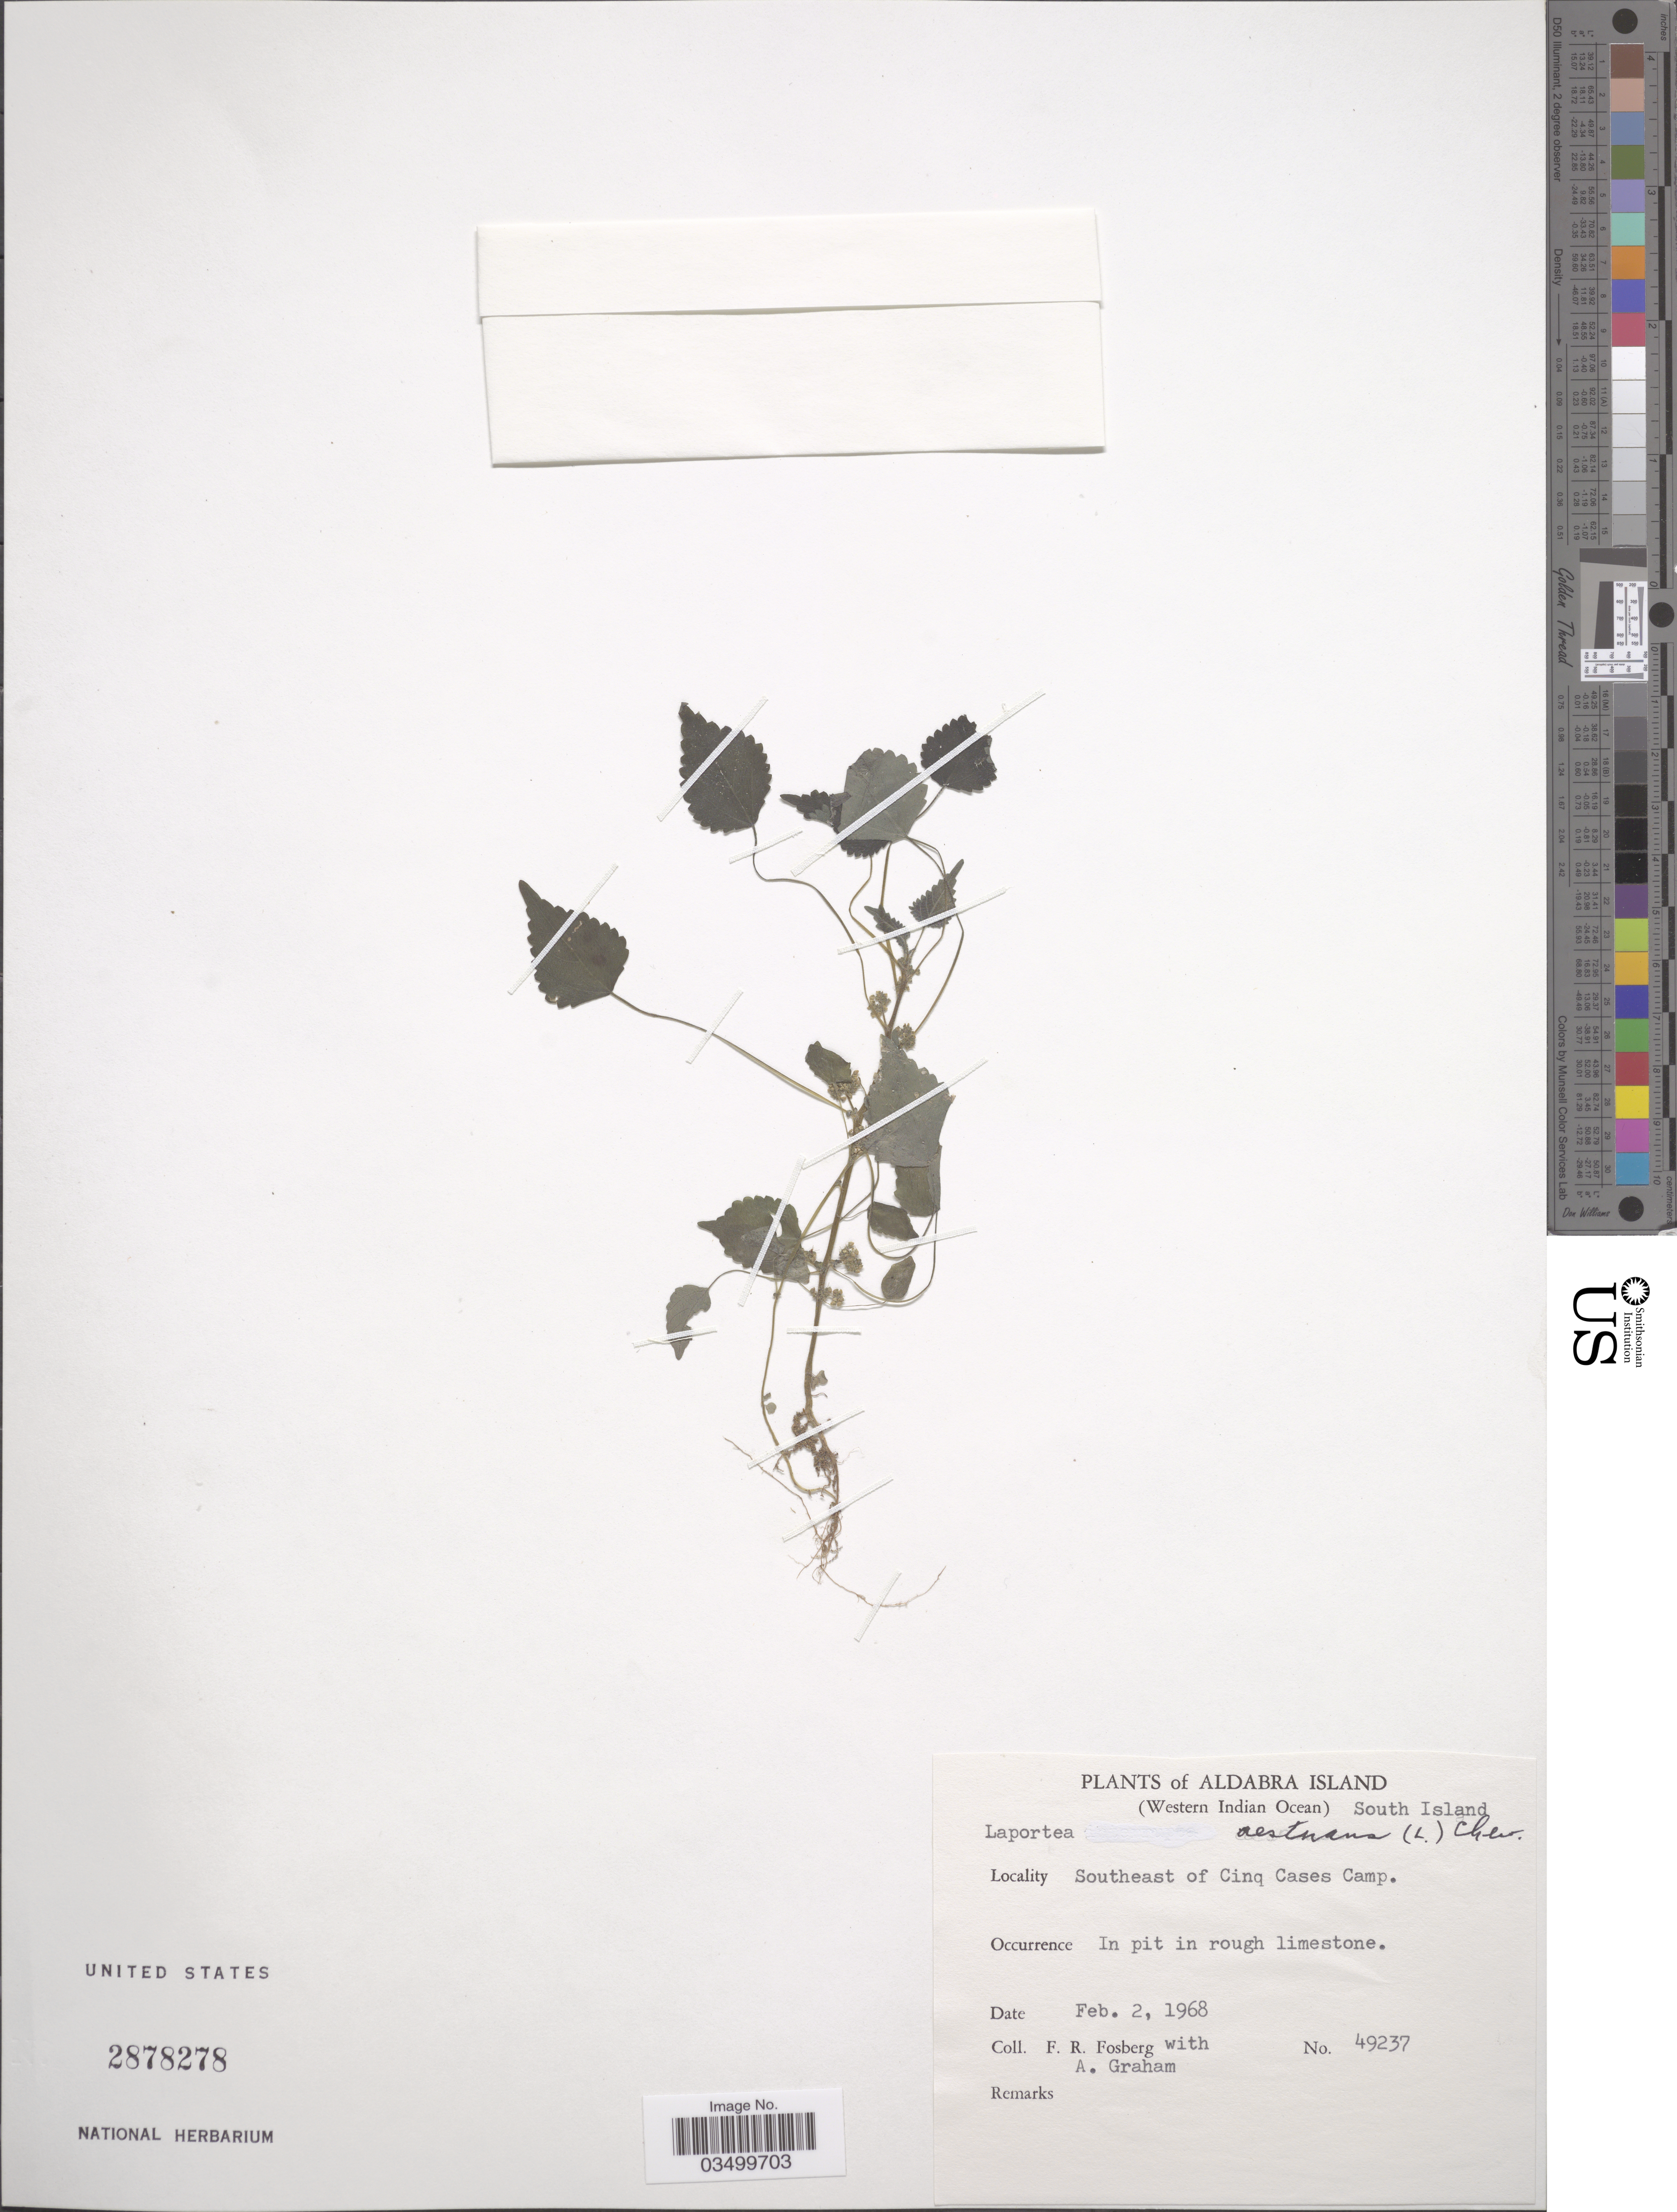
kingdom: Plantae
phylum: Tracheophyta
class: Magnoliopsida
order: Rosales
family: Urticaceae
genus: Laportea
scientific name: Laportea aestuans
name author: (L.) Chew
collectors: F. R. Fosberg & A. Graham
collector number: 49237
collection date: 1968-02-02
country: Seychelles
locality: Aldabra Island. (Western Indian Ocean) South Island. Southeast of Cinq Cases Camp.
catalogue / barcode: US 2878278